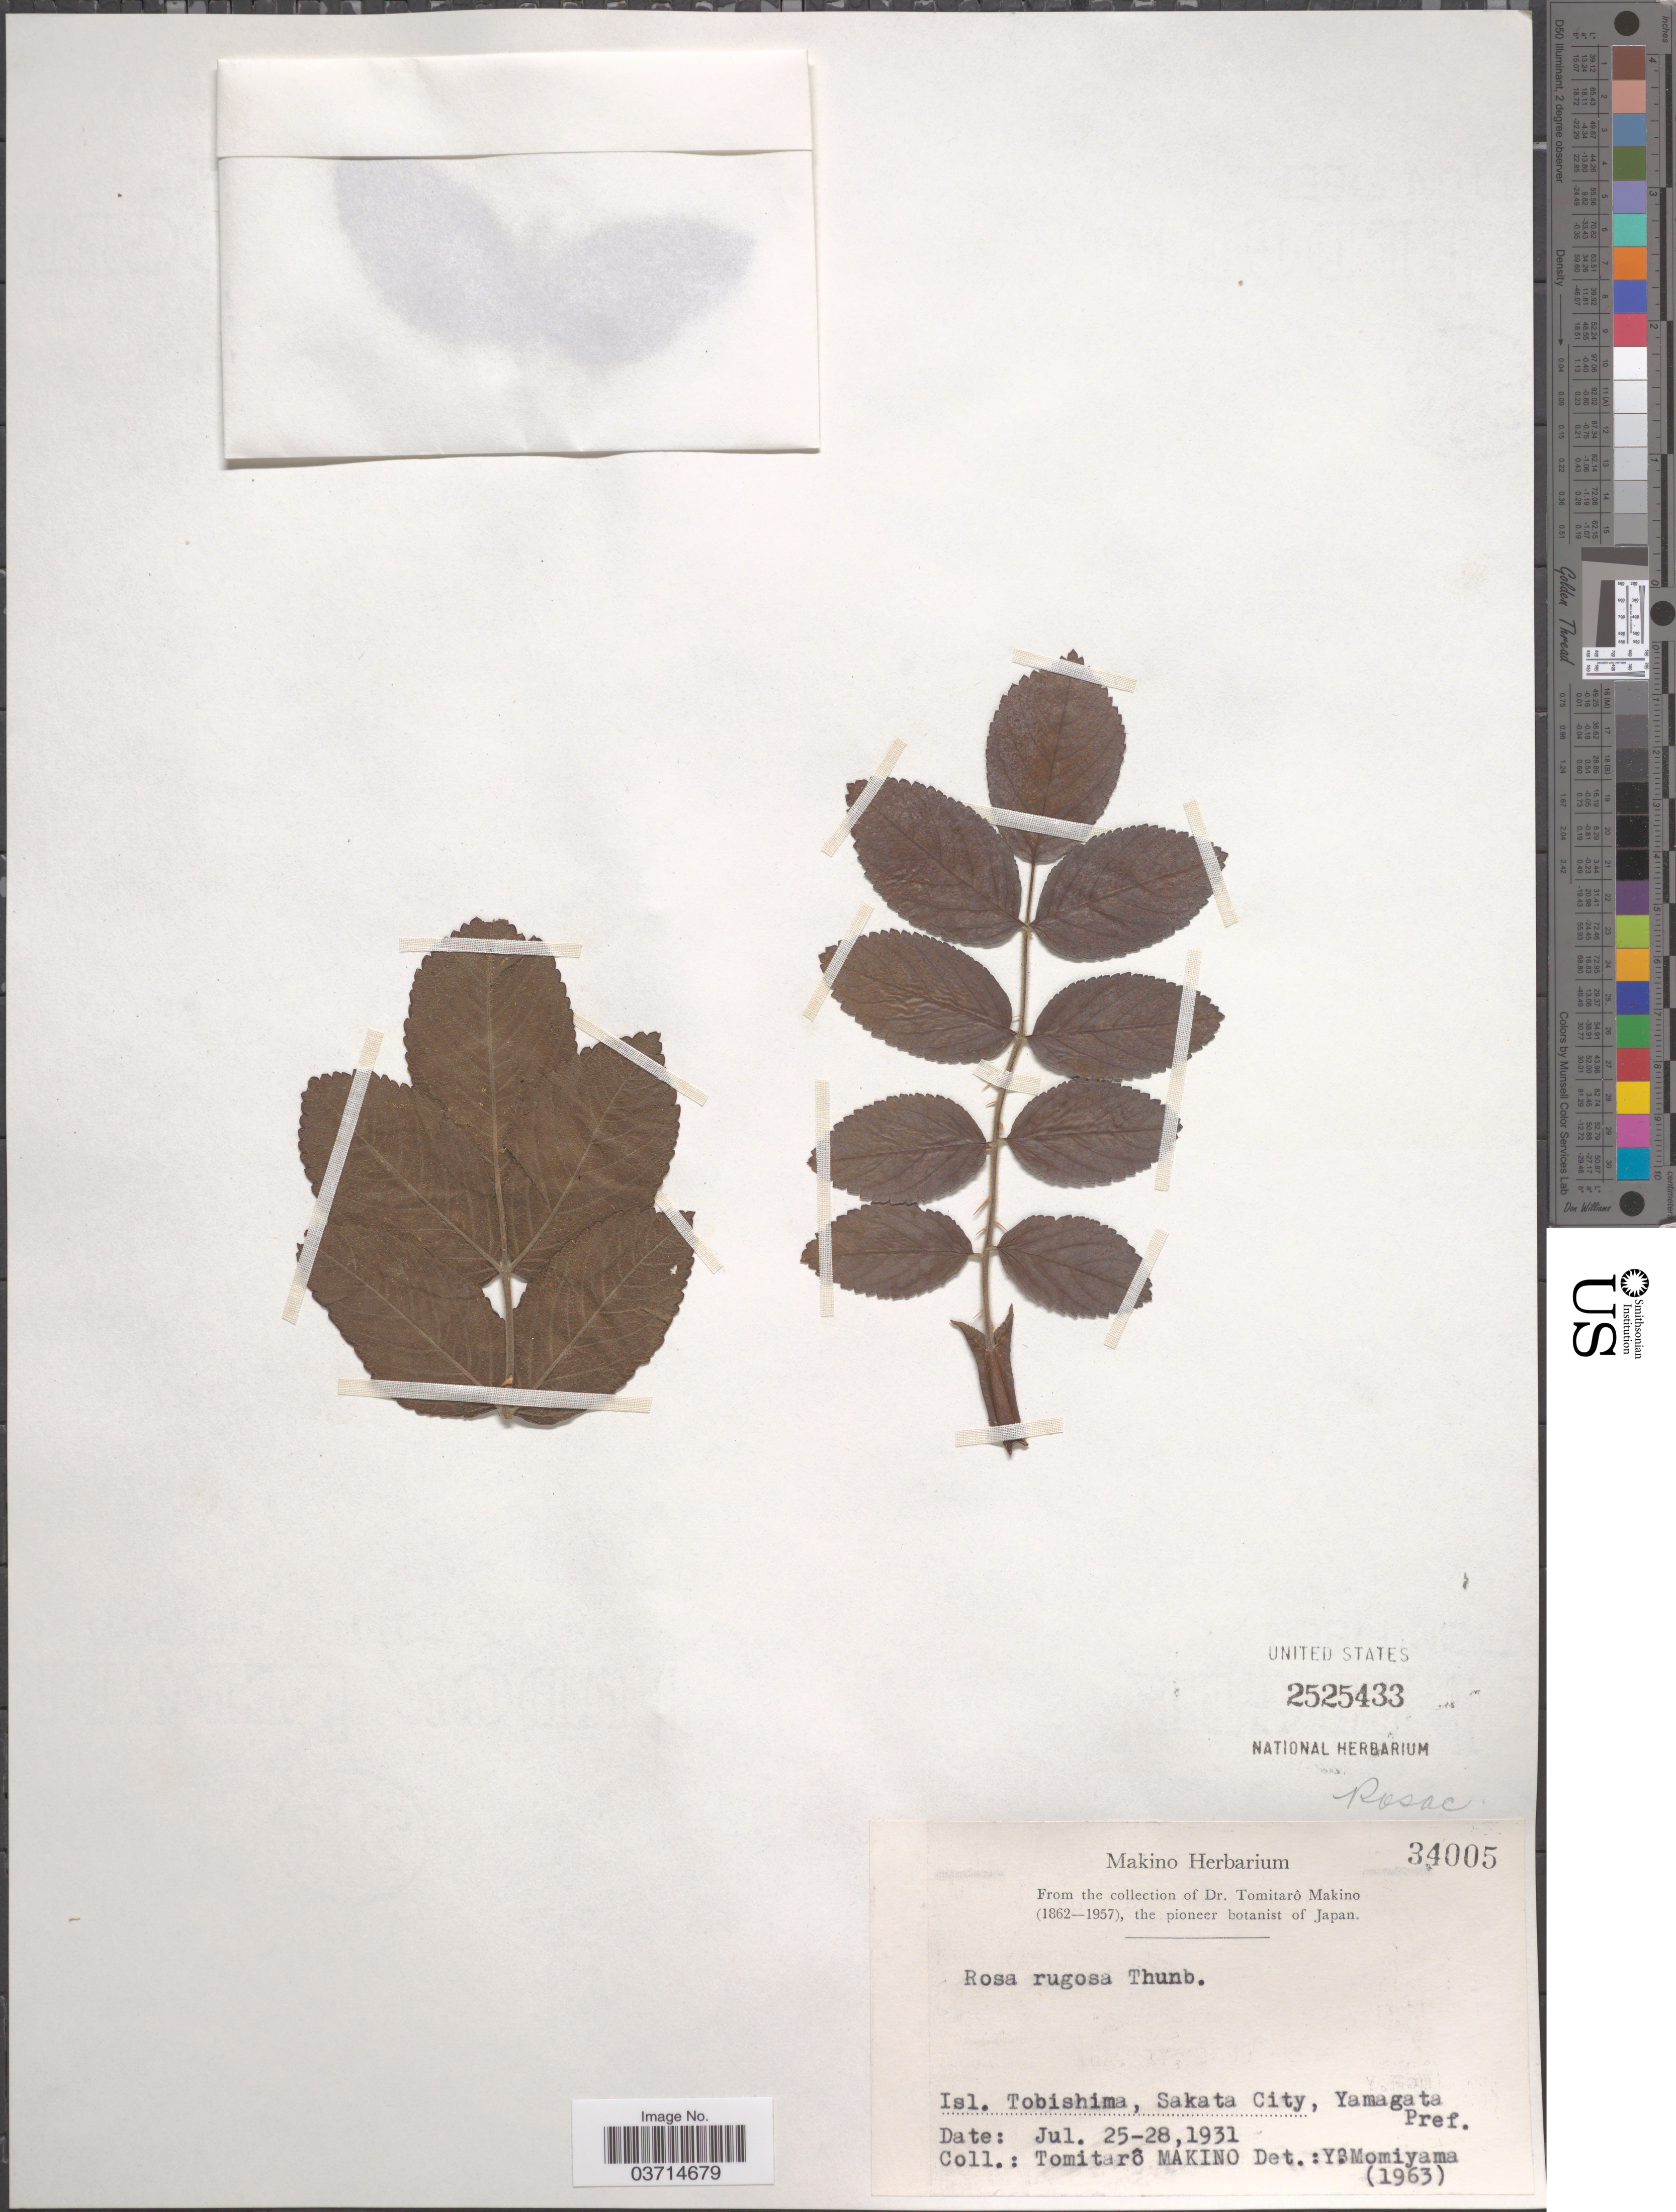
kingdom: Plantae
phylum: Tracheophyta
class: Magnoliopsida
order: Rosales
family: Rosaceae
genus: Rosa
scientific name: Rosa rugosa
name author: Thunb.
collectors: T. Makino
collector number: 34005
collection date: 1931-07-25/1931-07-28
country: Japan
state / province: Yamagata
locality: Isl. Tobishima, Sakata City, Yamagata Pref.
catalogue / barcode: US 2525433